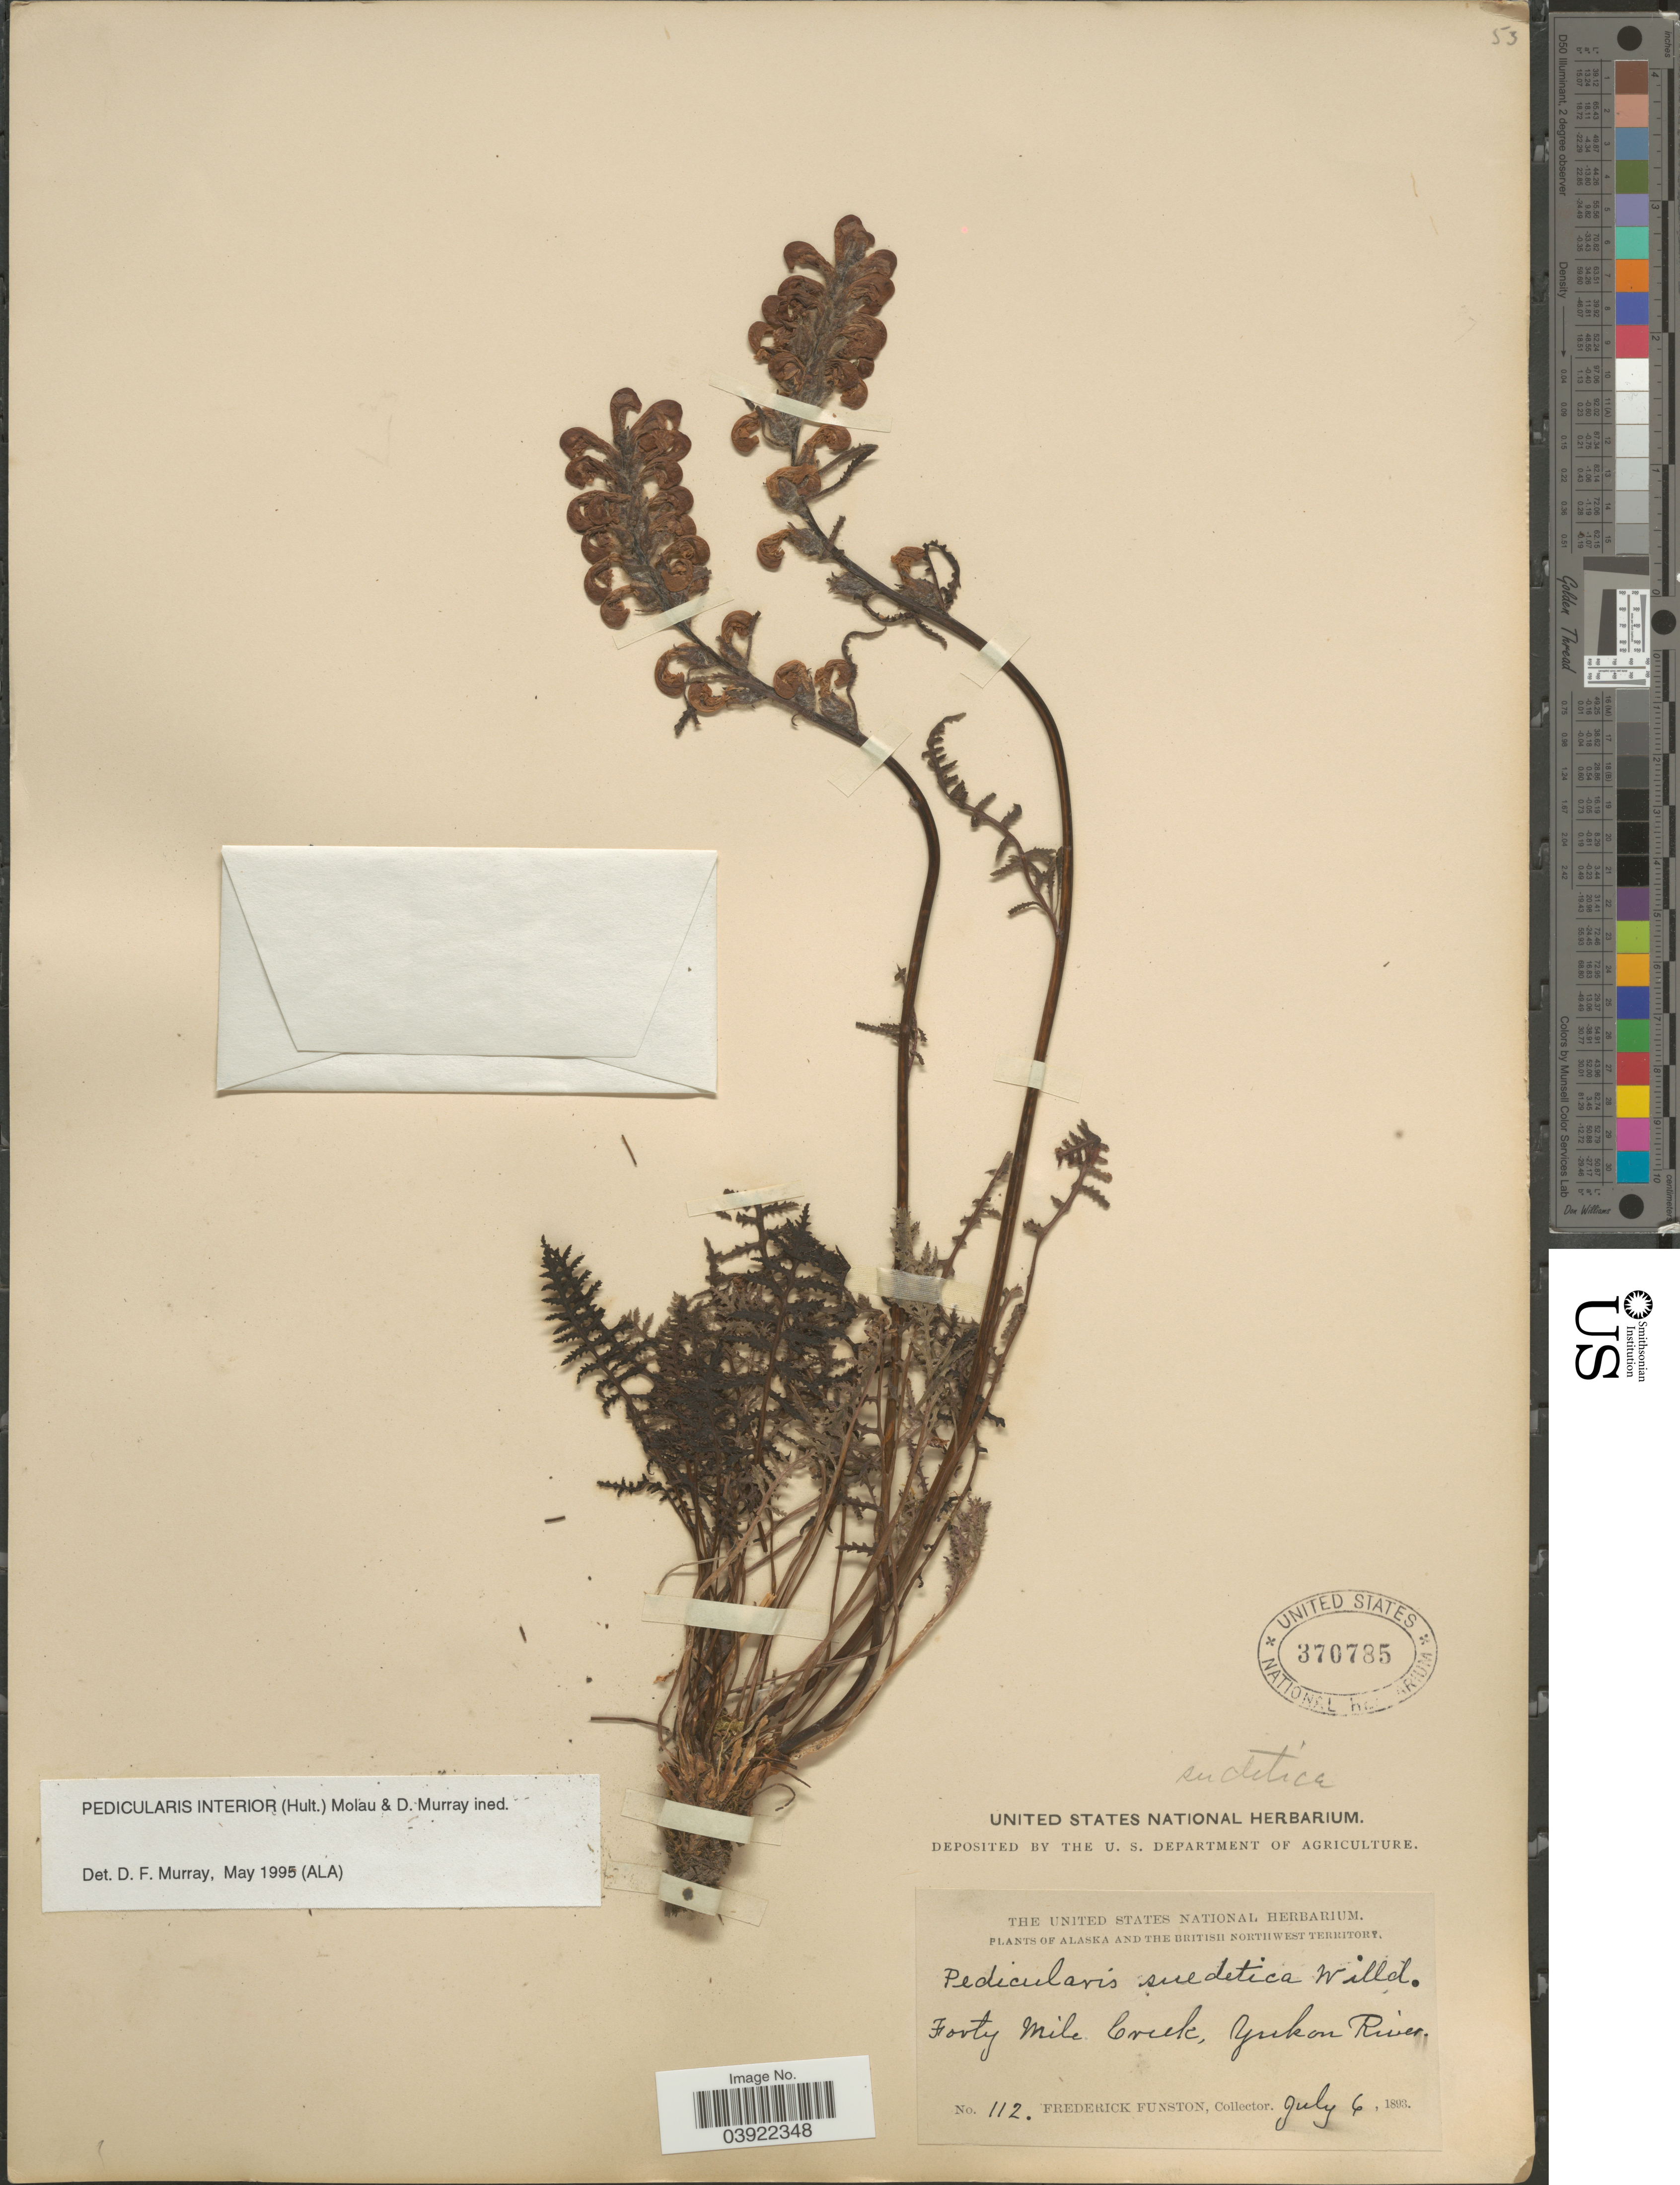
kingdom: Plantae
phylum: Tracheophyta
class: Magnoliopsida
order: Lamiales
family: Orobanchaceae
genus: Pedicularis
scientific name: Pedicularis interior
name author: (Hultén) Molau & D.F. Murray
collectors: F. Funston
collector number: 112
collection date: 1893-07-06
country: Canada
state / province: Yukon Territory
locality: Alaska and the British Northwest Territory. Forty Mile Creek, Yukon River.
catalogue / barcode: US 370785